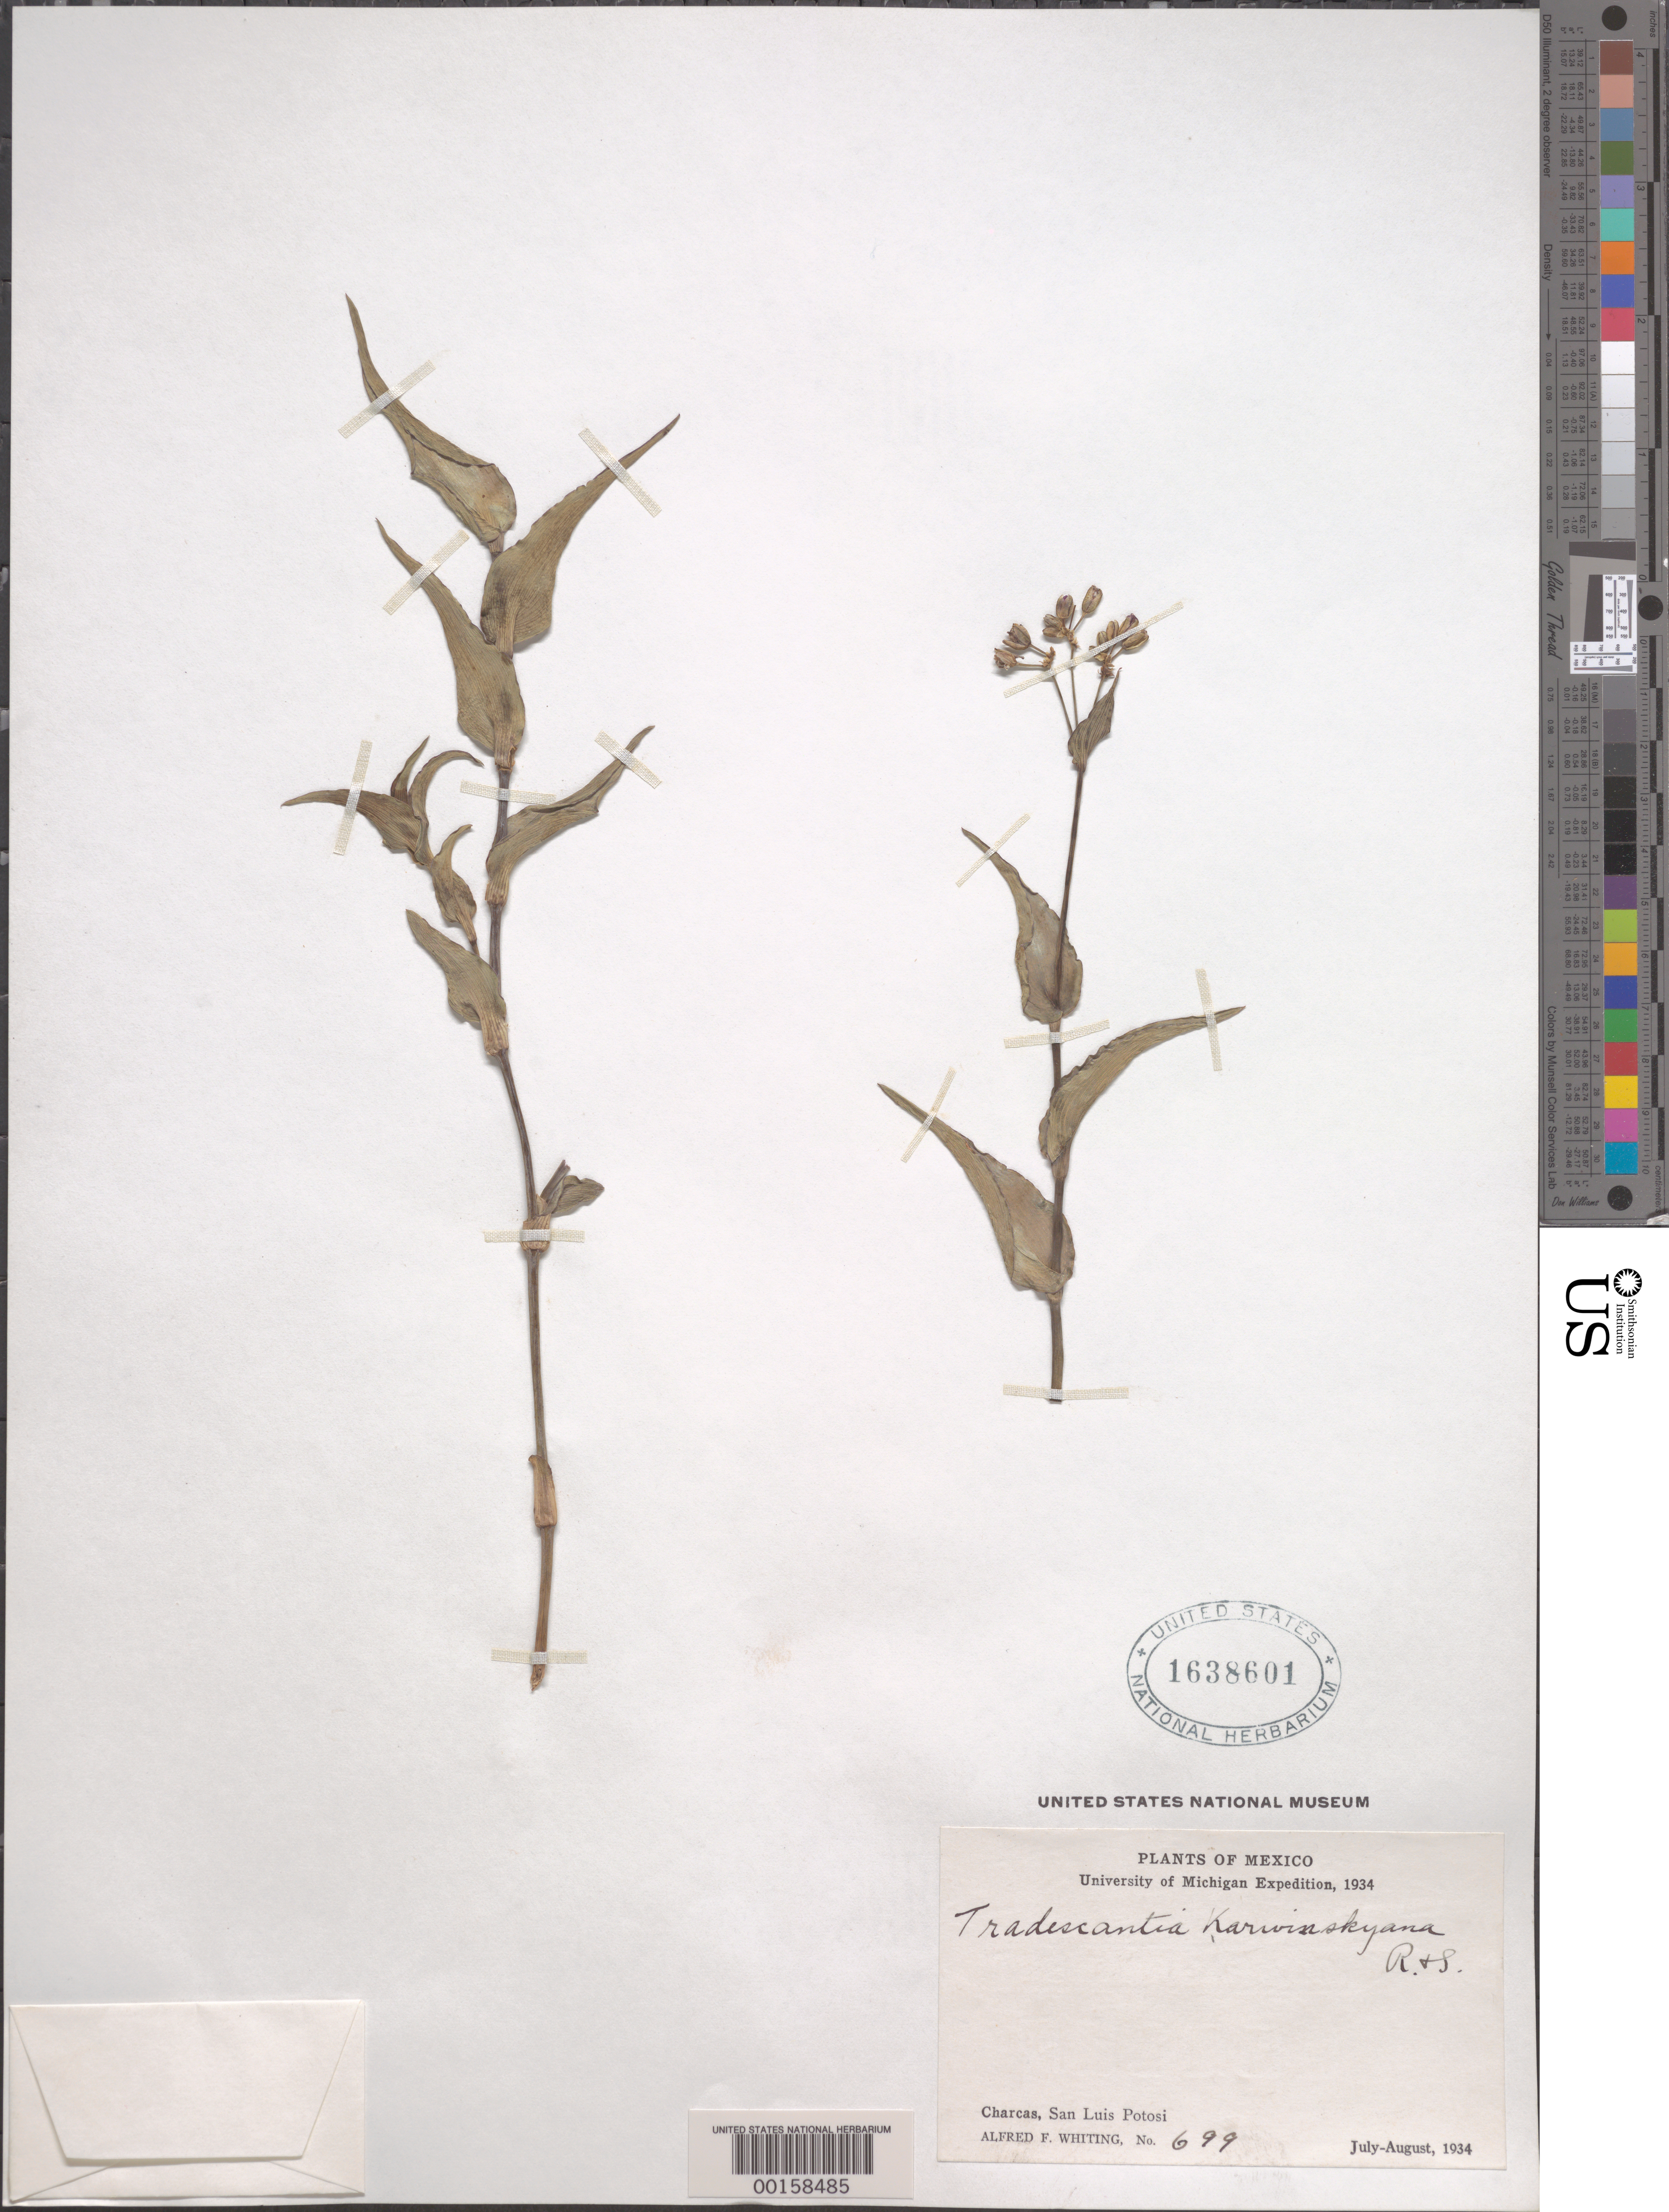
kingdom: Plantae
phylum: Tracheophyta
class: Liliopsida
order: Commelinales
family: Commelinaceae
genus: Gibasis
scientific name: Gibasis karwinskyana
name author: (Schult. & Schult. f.) Rohweder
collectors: A. F. Whiting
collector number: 699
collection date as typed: Jul 1934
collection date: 1934-07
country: Mexico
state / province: San Luis Potosí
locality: Charcas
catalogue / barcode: US 1638601